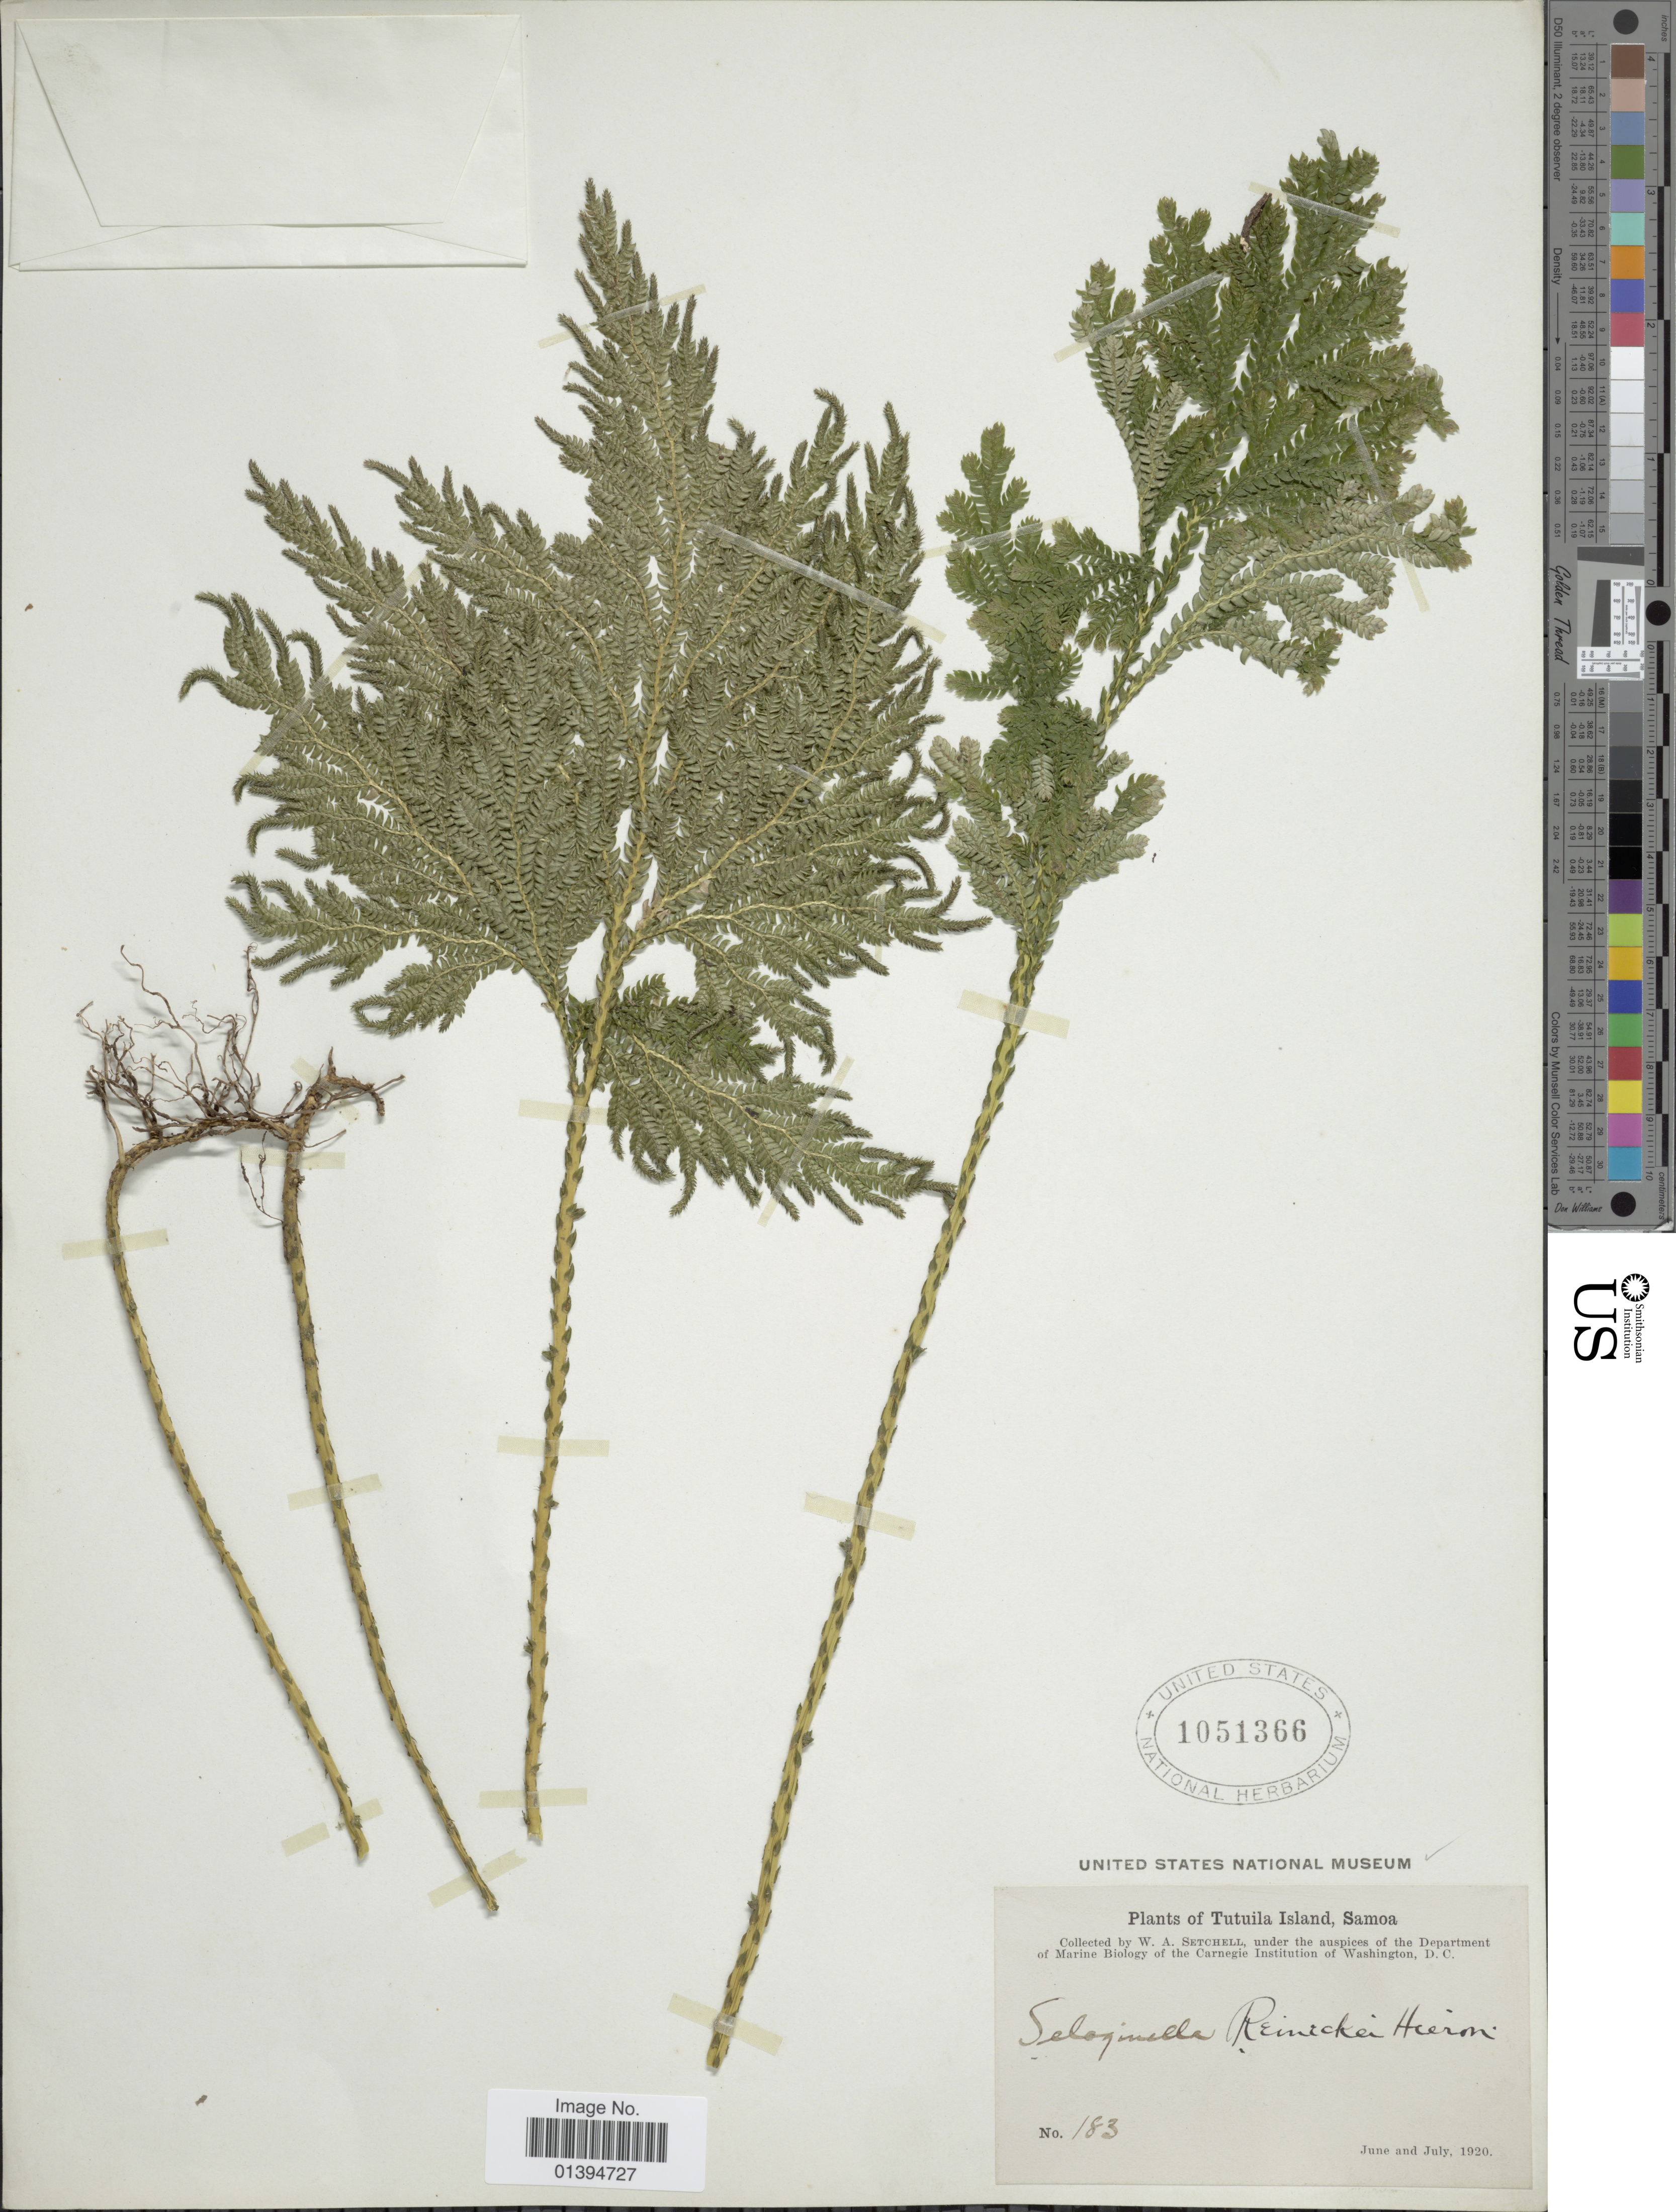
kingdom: Plantae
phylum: Tracheophyta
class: Lycopodiopsida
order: Selaginellales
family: Selaginellaceae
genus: Selaginella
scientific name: Selaginella reineckei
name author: Hieron.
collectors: W. Setchell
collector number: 183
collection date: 1920-06/1920-07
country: American Samoa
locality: Tutuila Island, Samoa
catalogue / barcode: US 1051366